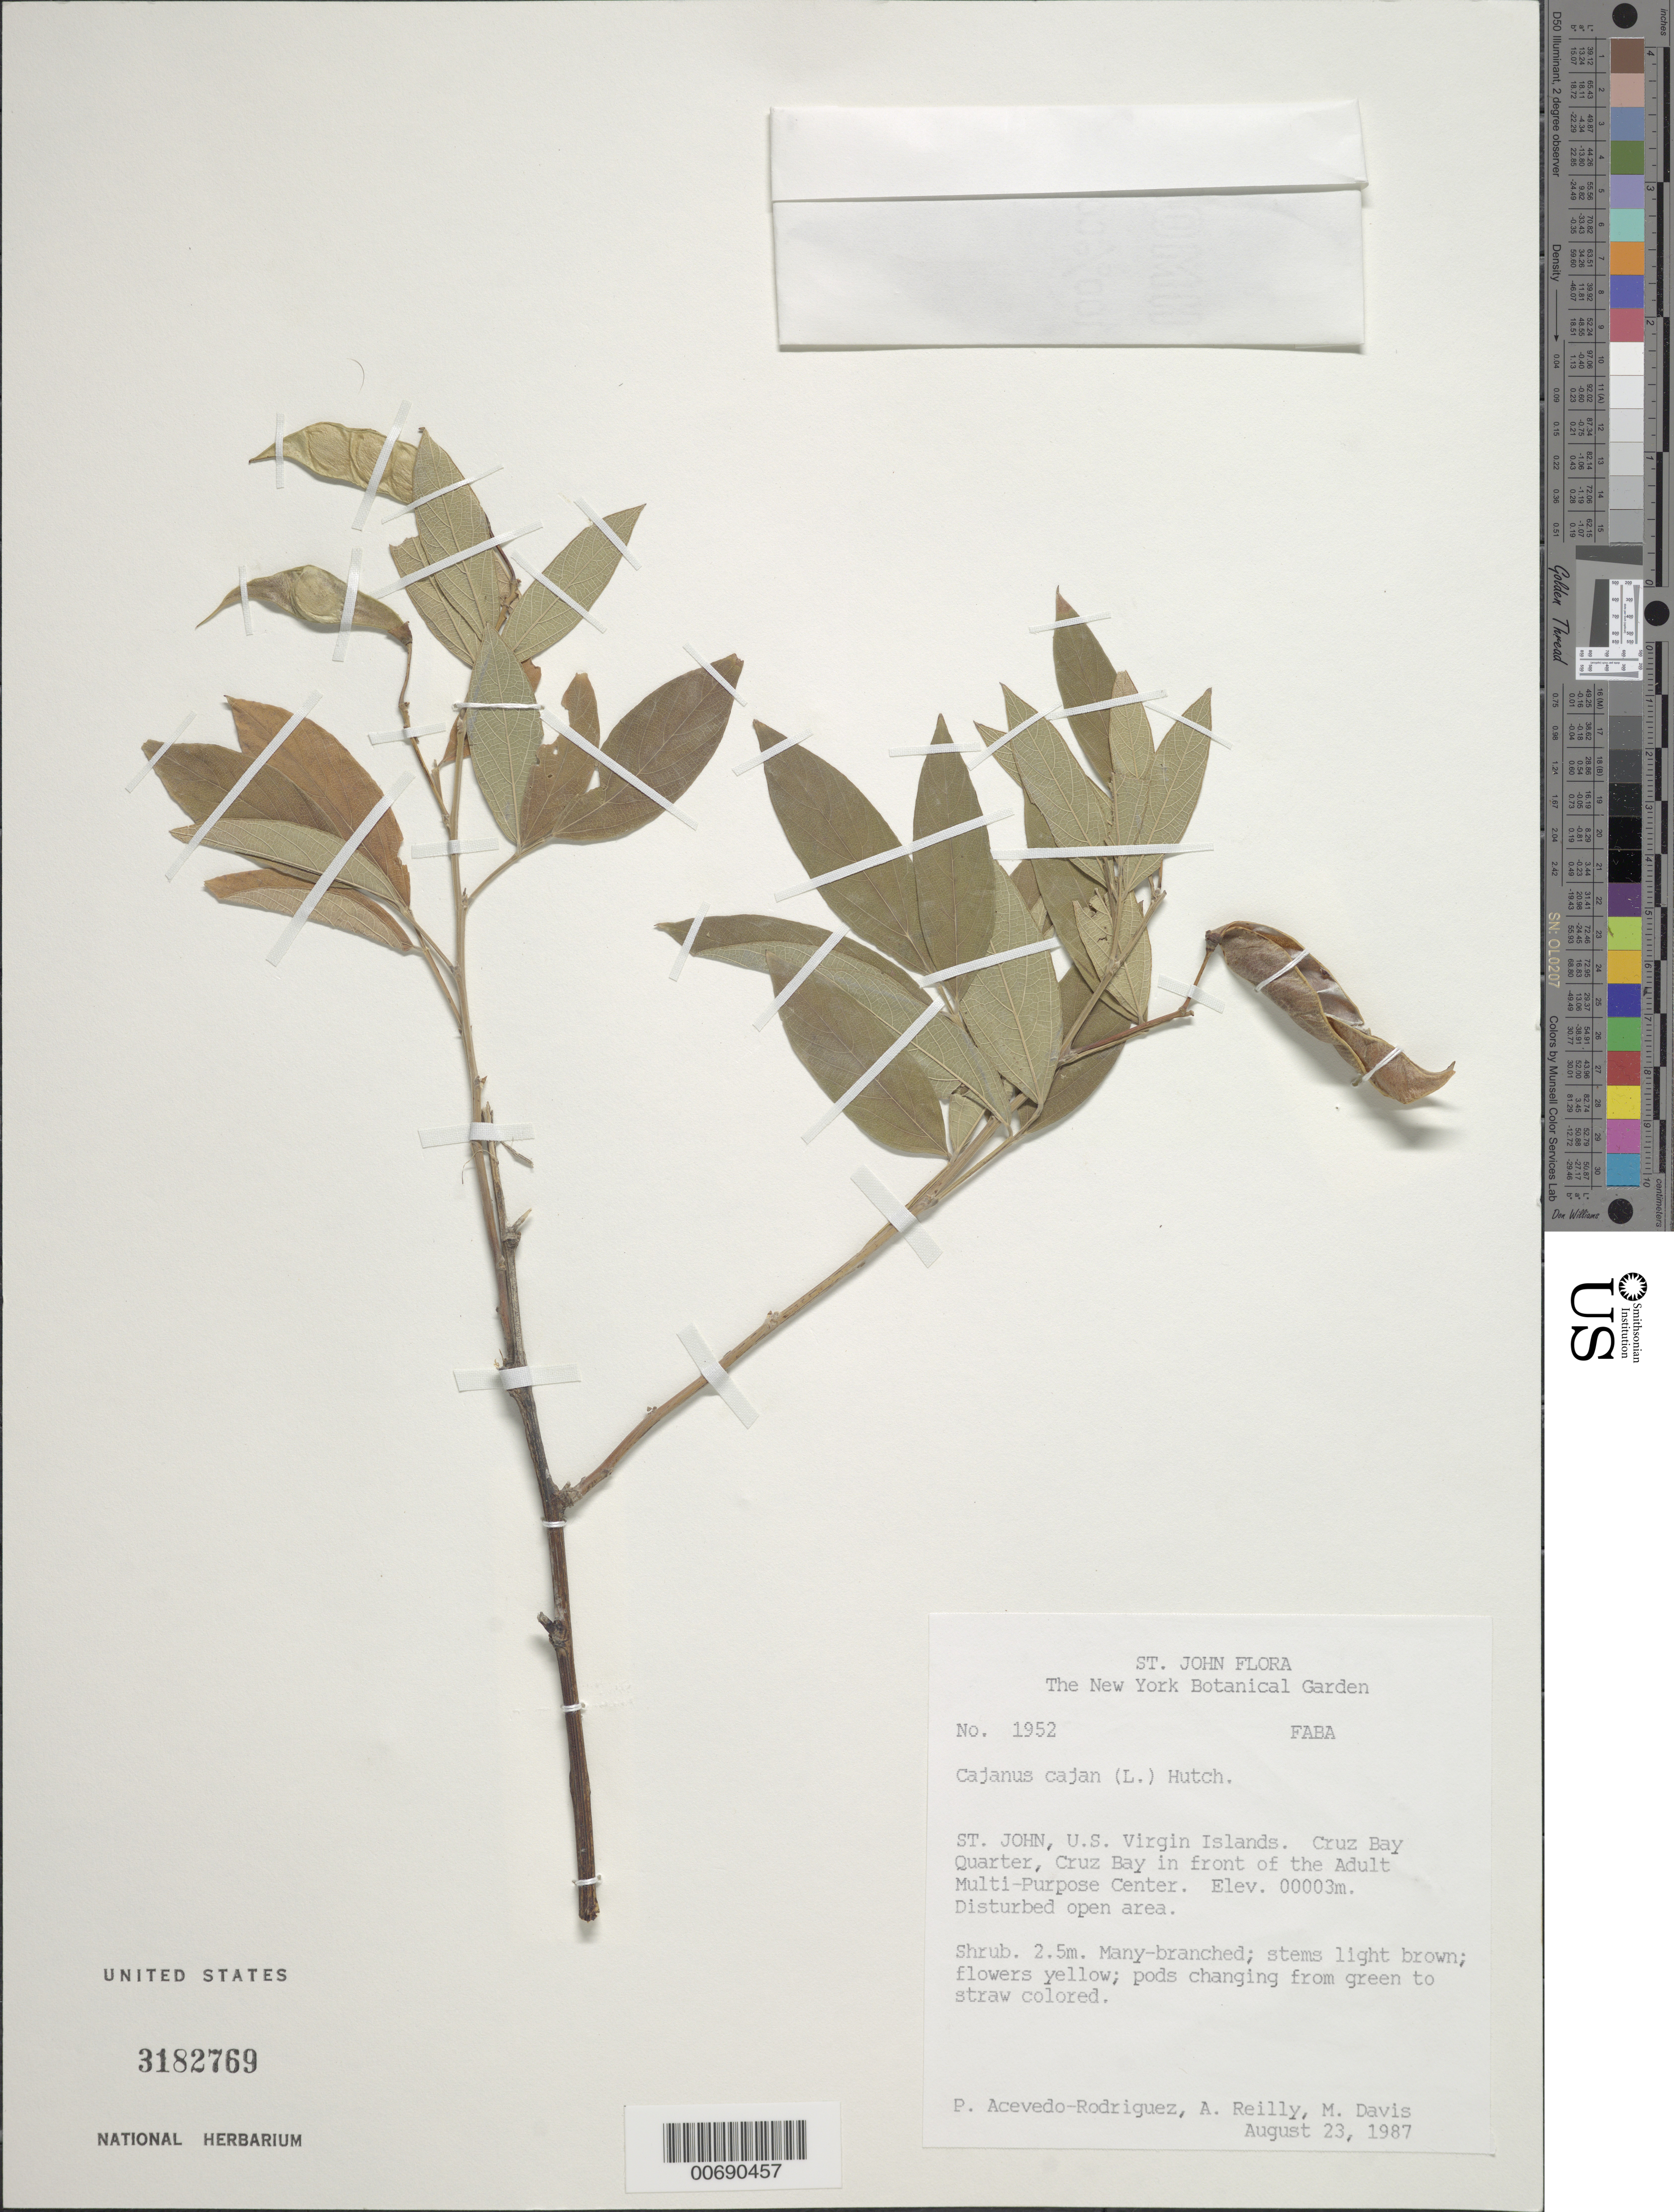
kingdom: Plantae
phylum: Tracheophyta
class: Magnoliopsida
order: Fabales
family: Fabaceae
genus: Cajanus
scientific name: Cajanus cajan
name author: (L.) Huth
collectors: P. Acevedo-Rodr., A. Reilly & M. Davis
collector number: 1952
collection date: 1987-08-23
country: Dominica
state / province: St. John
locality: U.S. Virgin Islands. Cruz Bay Quarter, Cruz Bay in front of the Adult Multi-Purpose Center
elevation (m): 3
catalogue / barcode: US 3182769